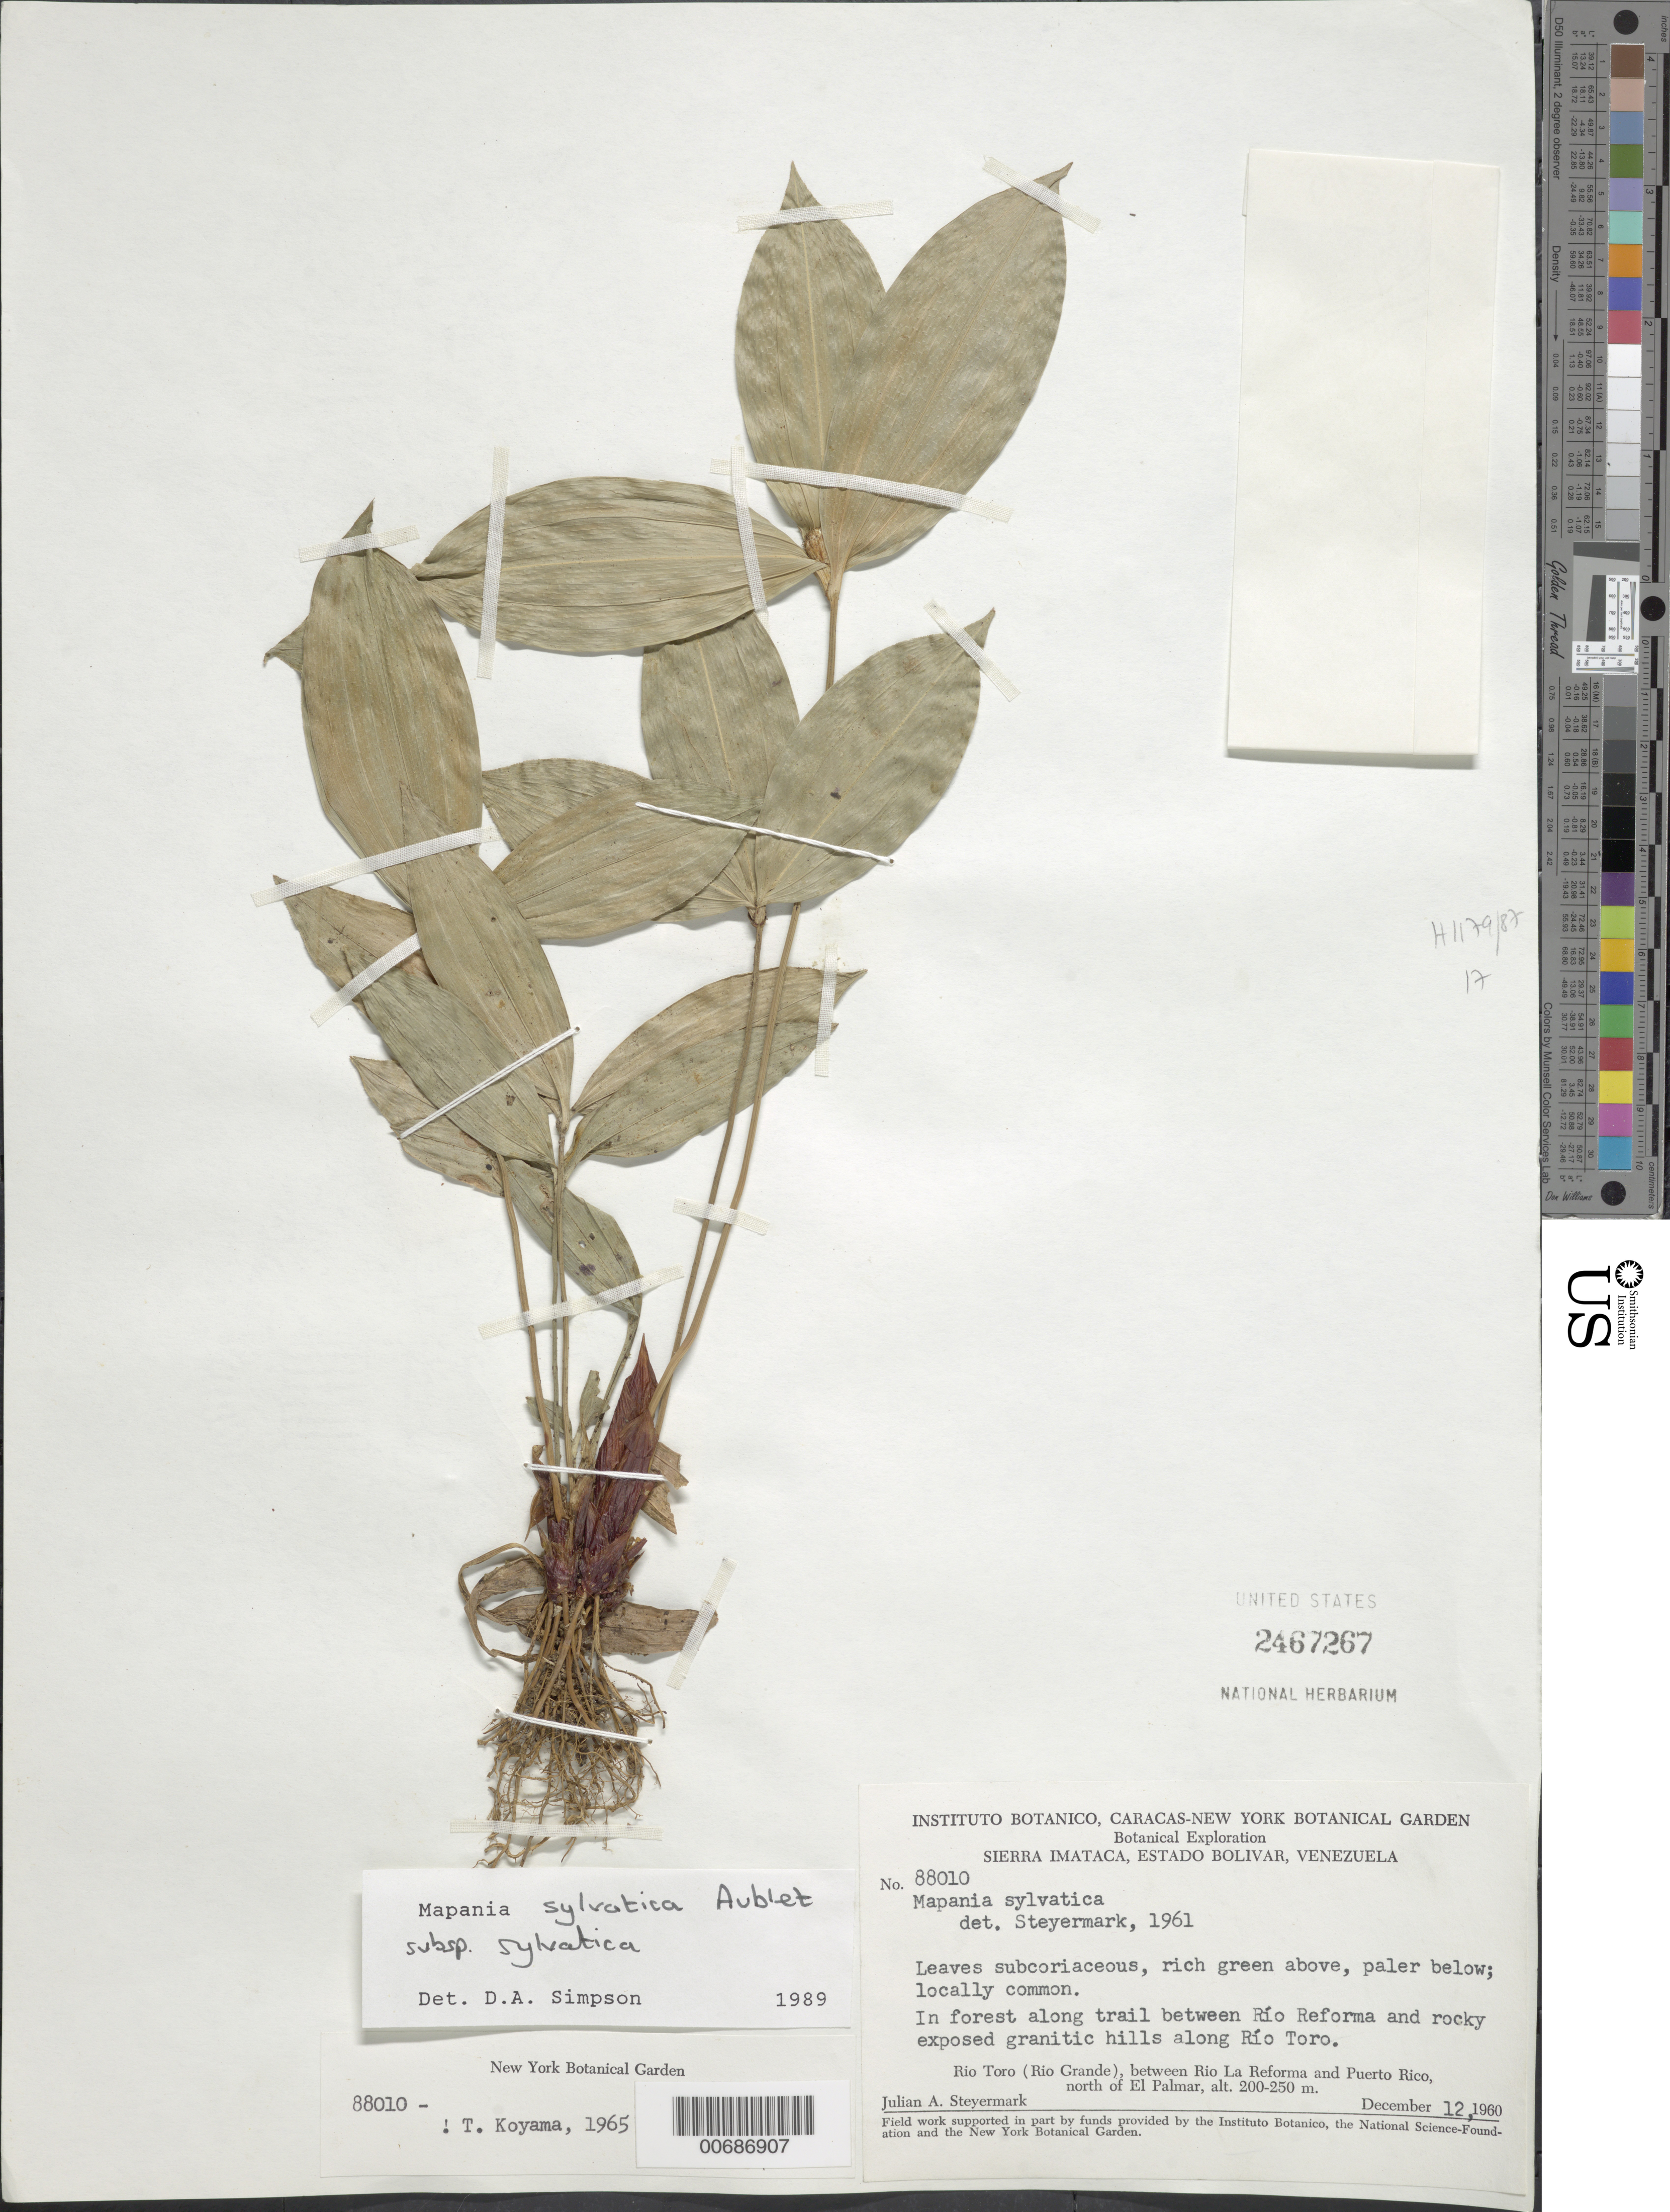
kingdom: Plantae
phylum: Tracheophyta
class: Liliopsida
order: Poales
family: Cyperaceae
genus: Mapania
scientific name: Mapania sylvatica subsp. sylvatica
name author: Aubl.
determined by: Simpson, D. A.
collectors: J. Steyermark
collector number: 88010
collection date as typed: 12-Dec-60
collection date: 1960-12-12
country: Venezuela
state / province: Bolívar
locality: Sierra Imataca; Cerro La Reforma, above junction with Río Reforma with Río Toro (Río Grande), between Río La Reforma and Puerto Rico, N of El Palmar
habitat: Forest along trail between Río Reforma and rocky granitic hills along Río Toro.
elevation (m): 200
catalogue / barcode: US 2467267